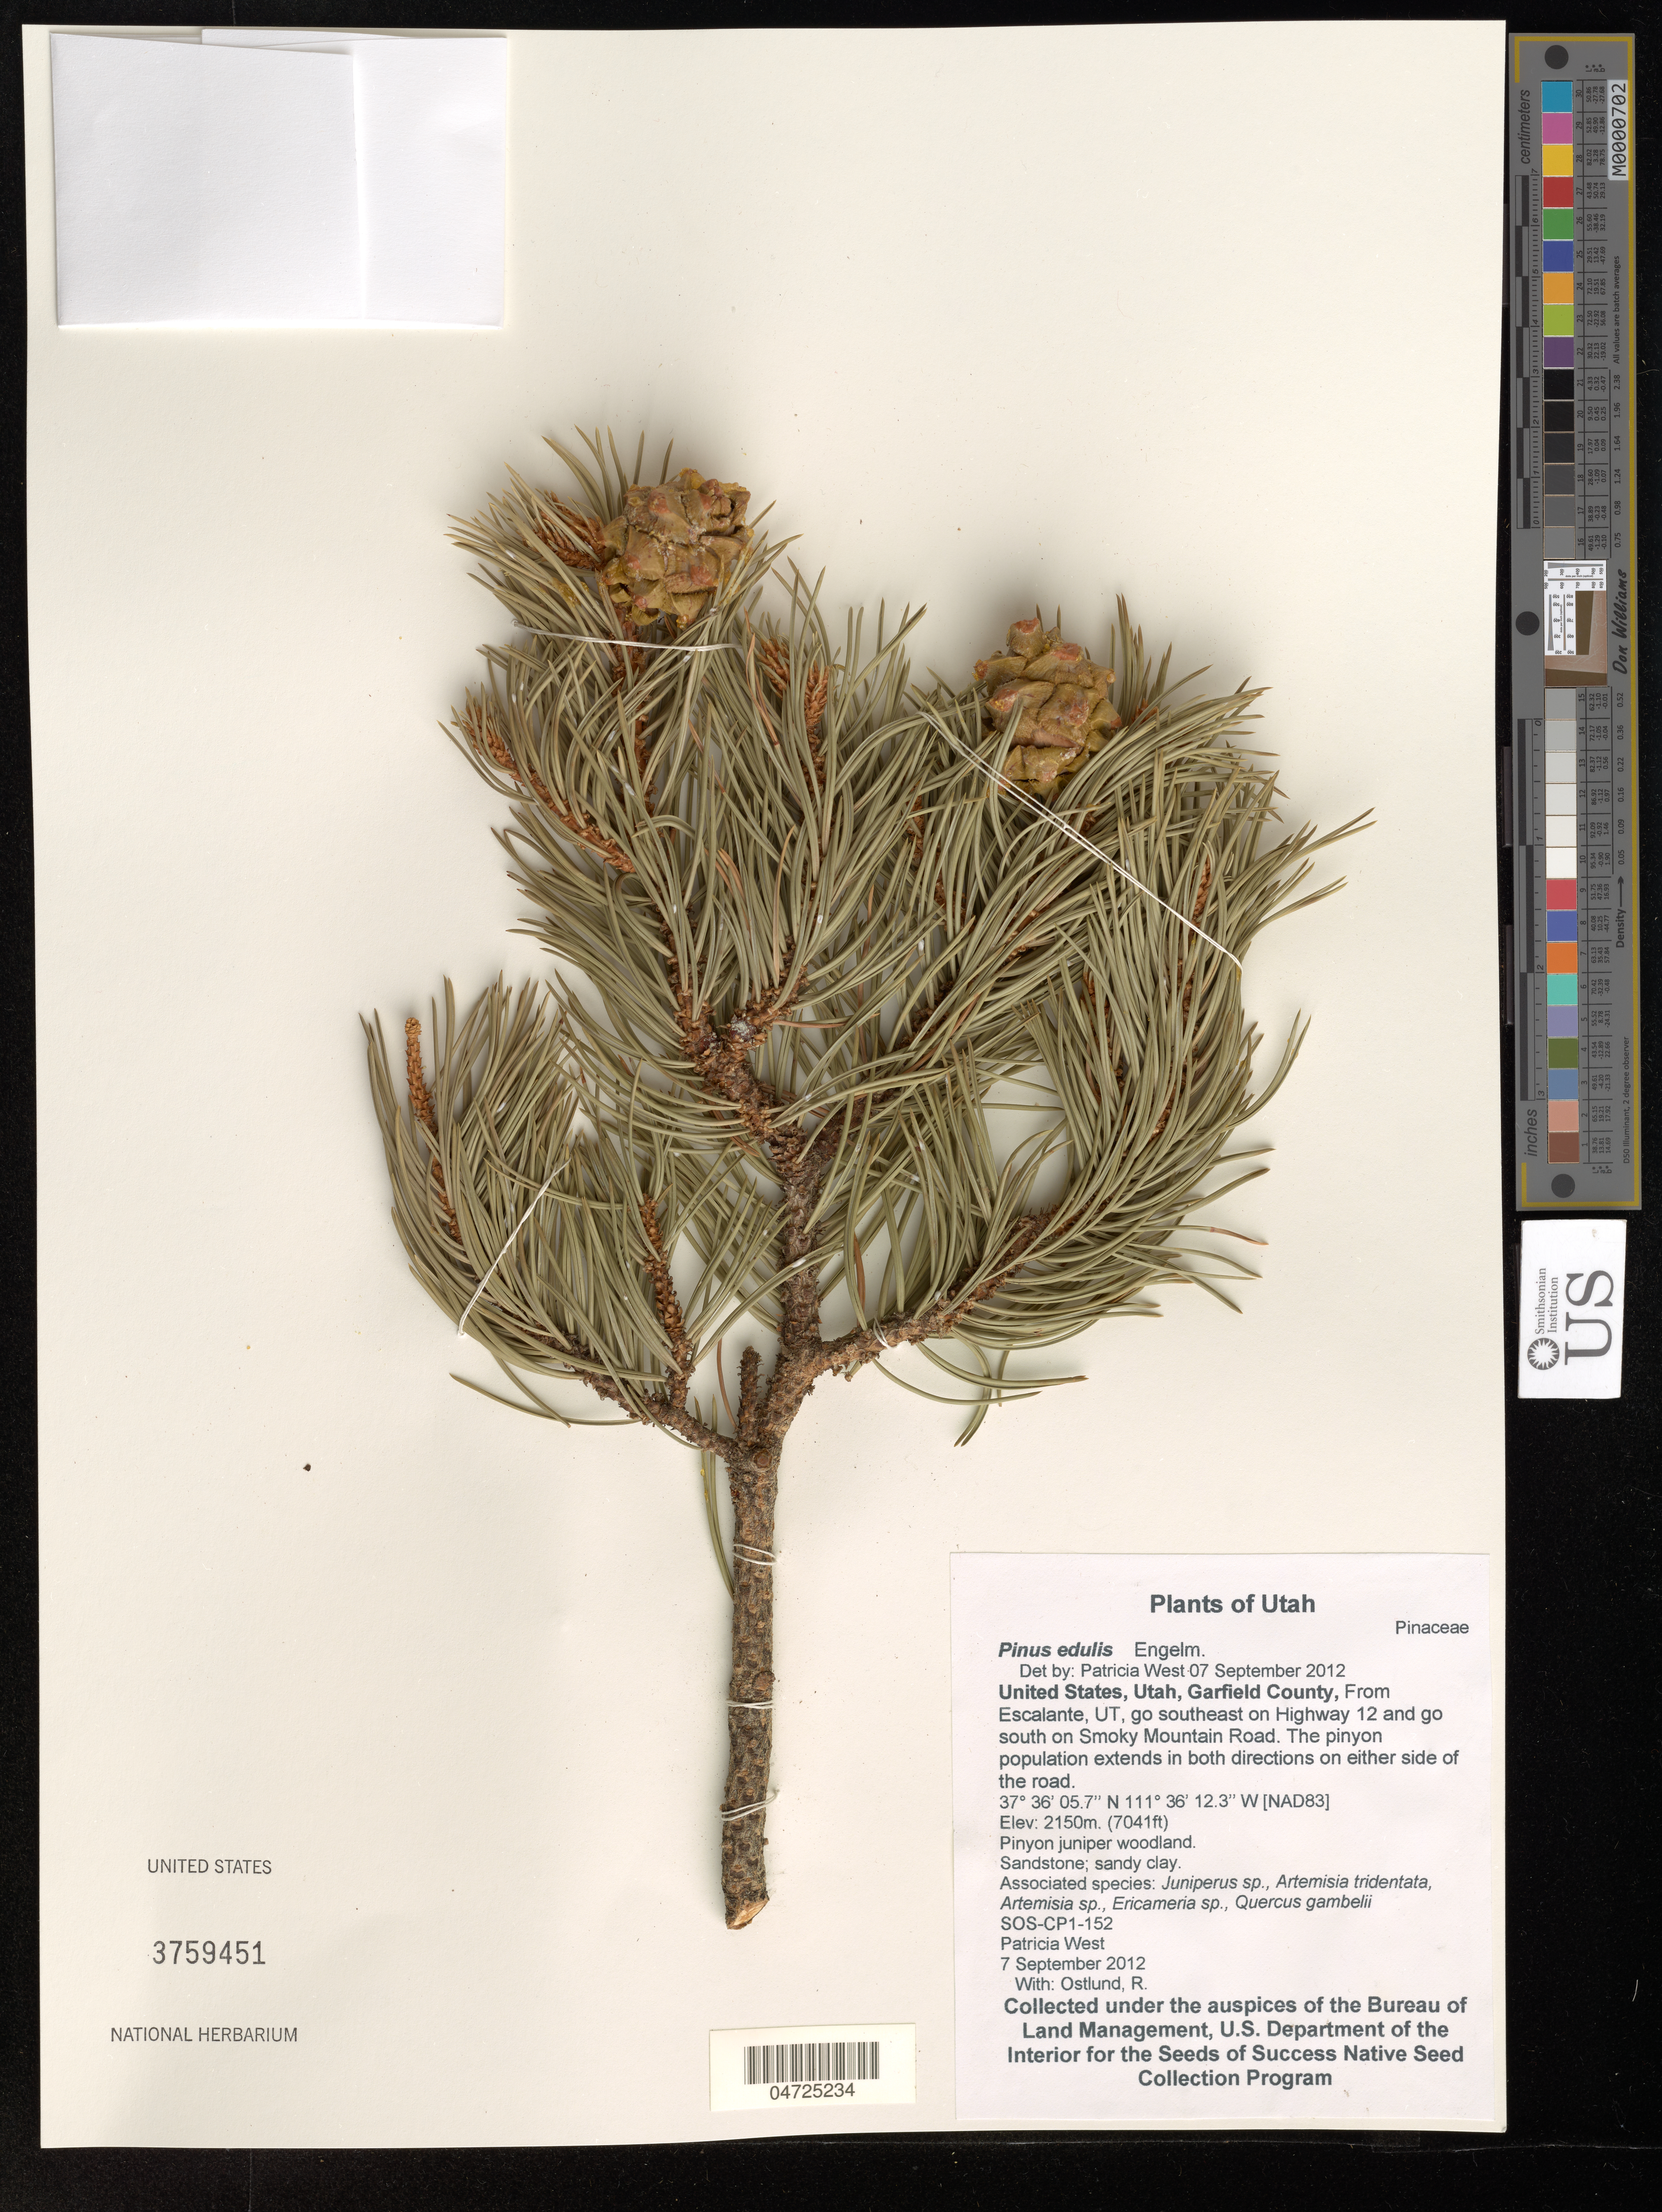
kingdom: Plantae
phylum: Tracheophyta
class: Pinopsida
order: Pinales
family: Pinaceae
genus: Pinus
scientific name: Pinus edulis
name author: Engelm.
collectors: P. West & R. Ostlund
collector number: SOS-CP1-152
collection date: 2012-09-07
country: United States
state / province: Utah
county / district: Garfield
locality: Garfield County, From Escalante, UT, go southeast on Highway 12 and go south on smoky Mountain Road. [NAD83].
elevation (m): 2150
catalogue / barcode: US 3759451